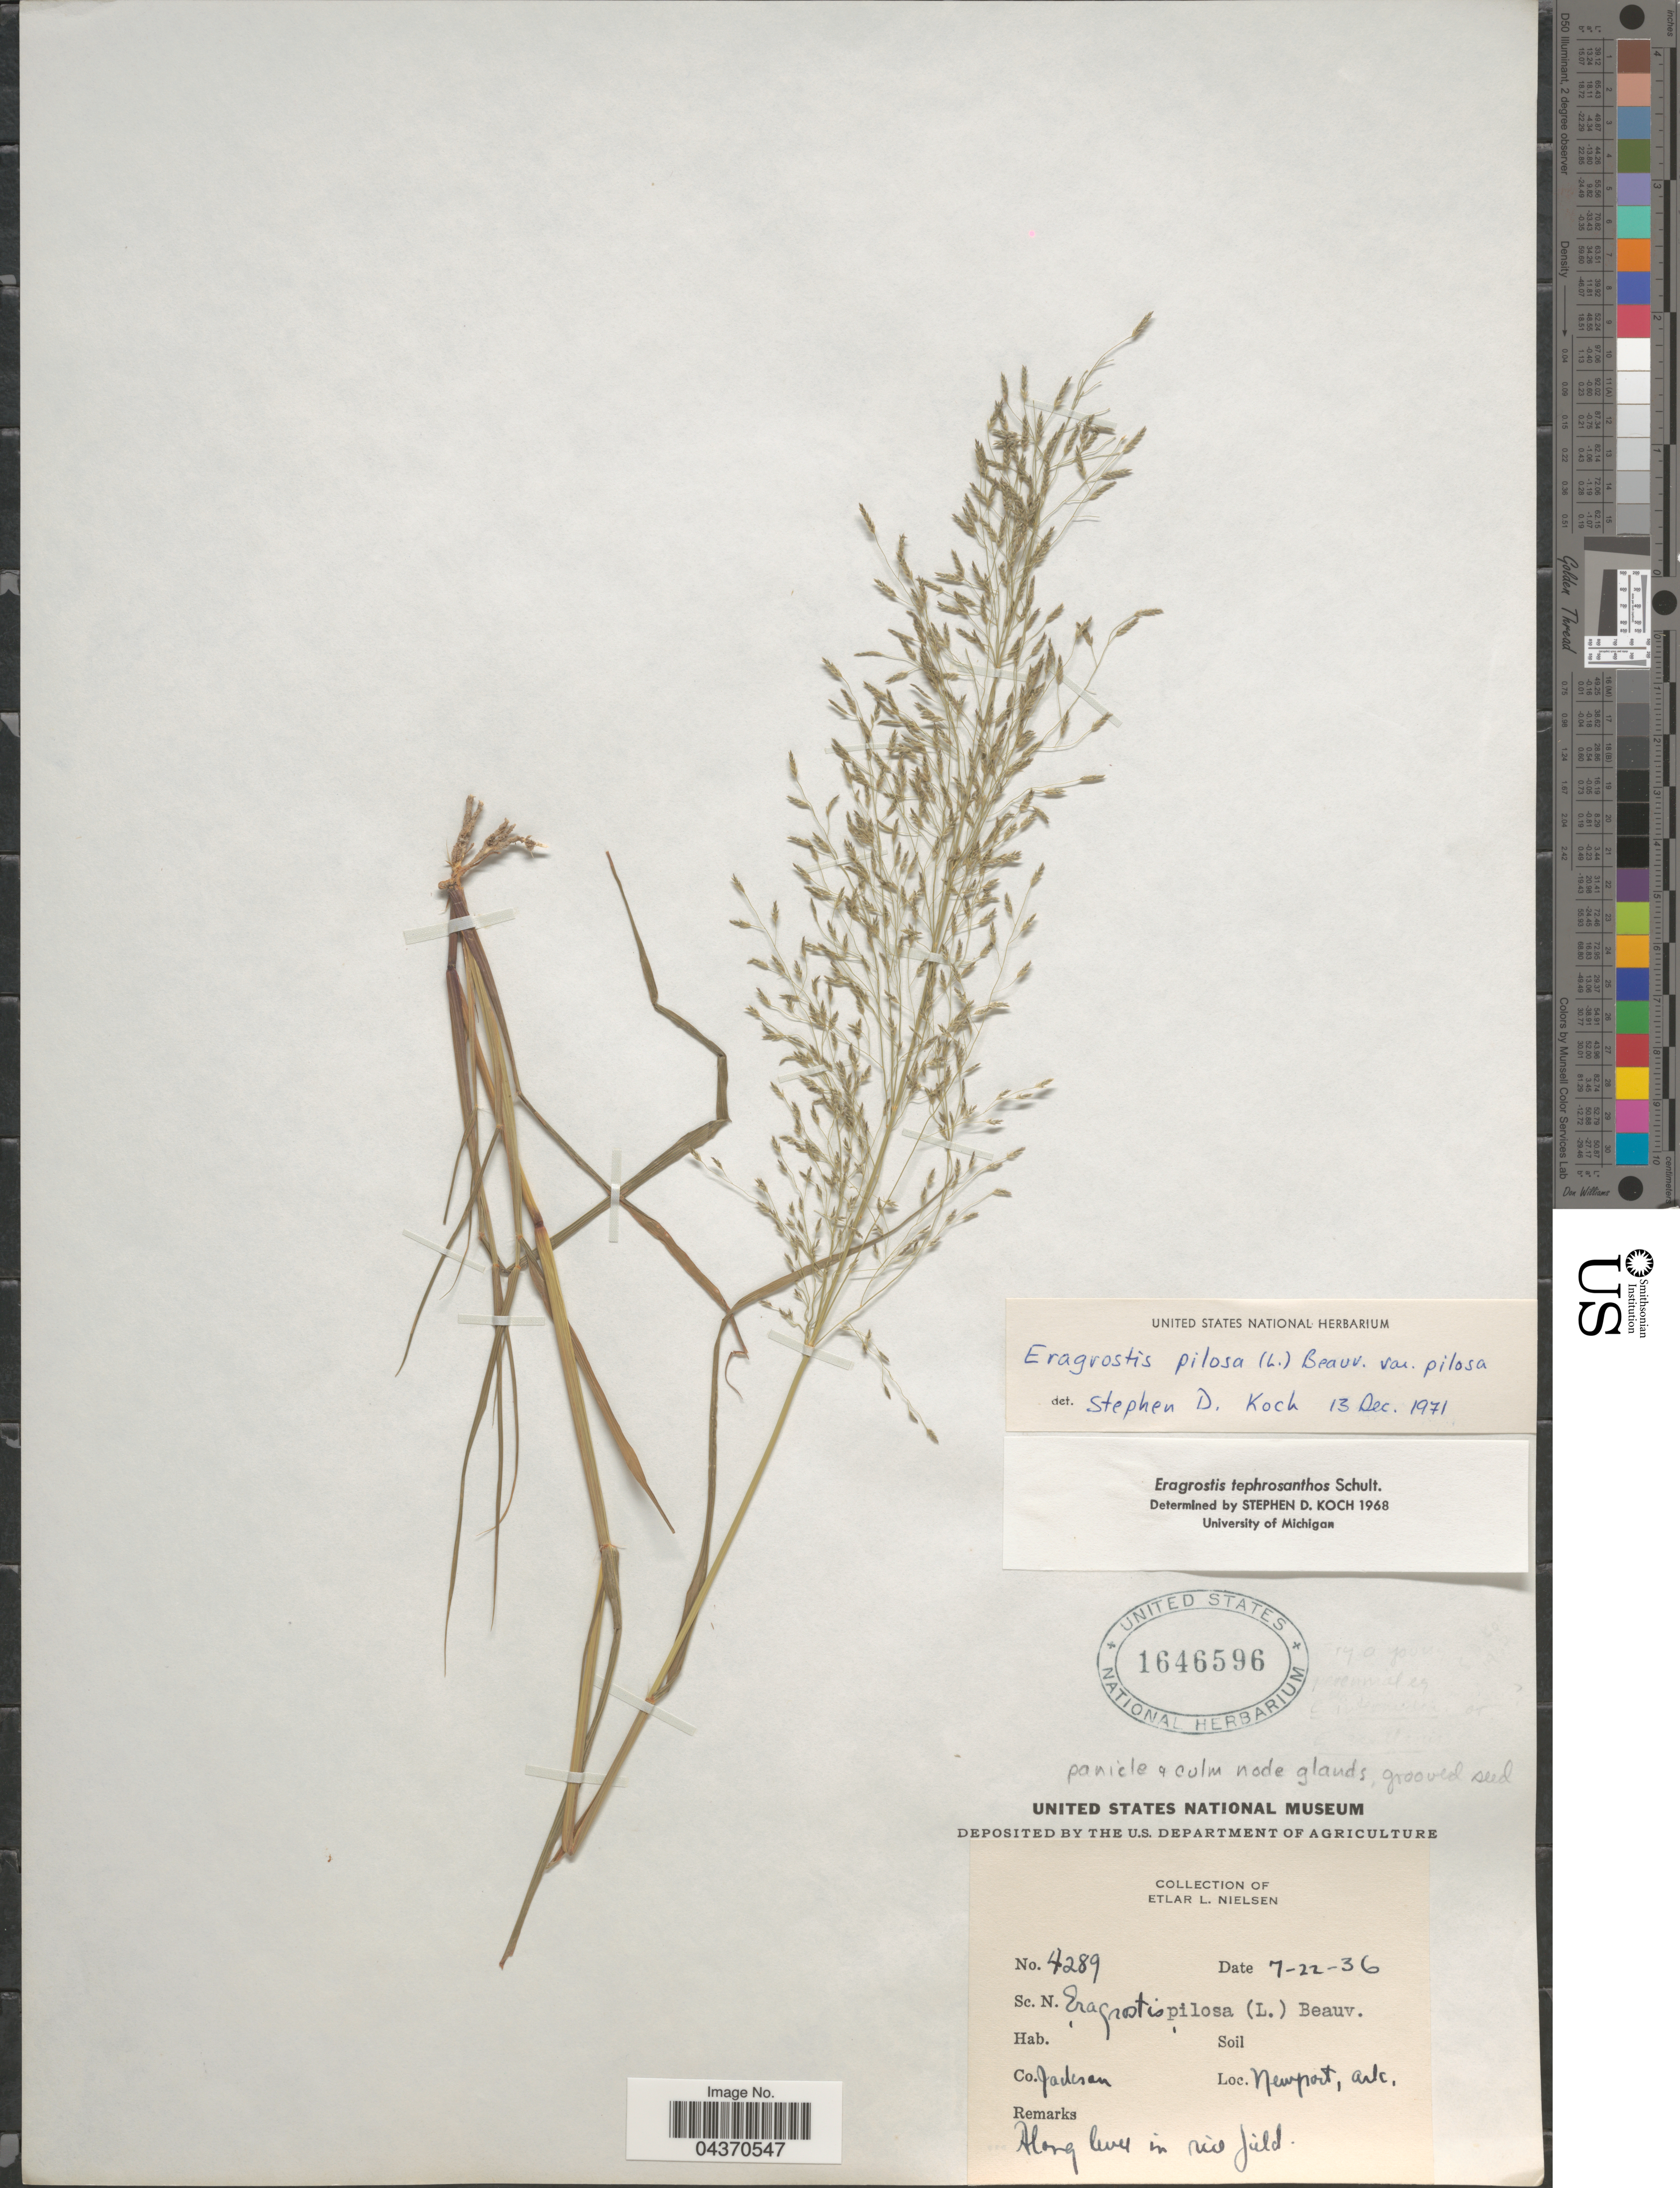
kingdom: Plantae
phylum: Tracheophyta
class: Liliopsida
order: Poales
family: Poaceae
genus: Eragrostis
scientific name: Eragrostis pilosa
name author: (L.) P. Beauv.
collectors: E. L. Nielsen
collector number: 4289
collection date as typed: Transcribed d/m/y: 22/7/36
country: United States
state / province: Arkansas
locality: Co. Jackson. Newport. Along levee in rice field.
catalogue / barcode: US 1646596